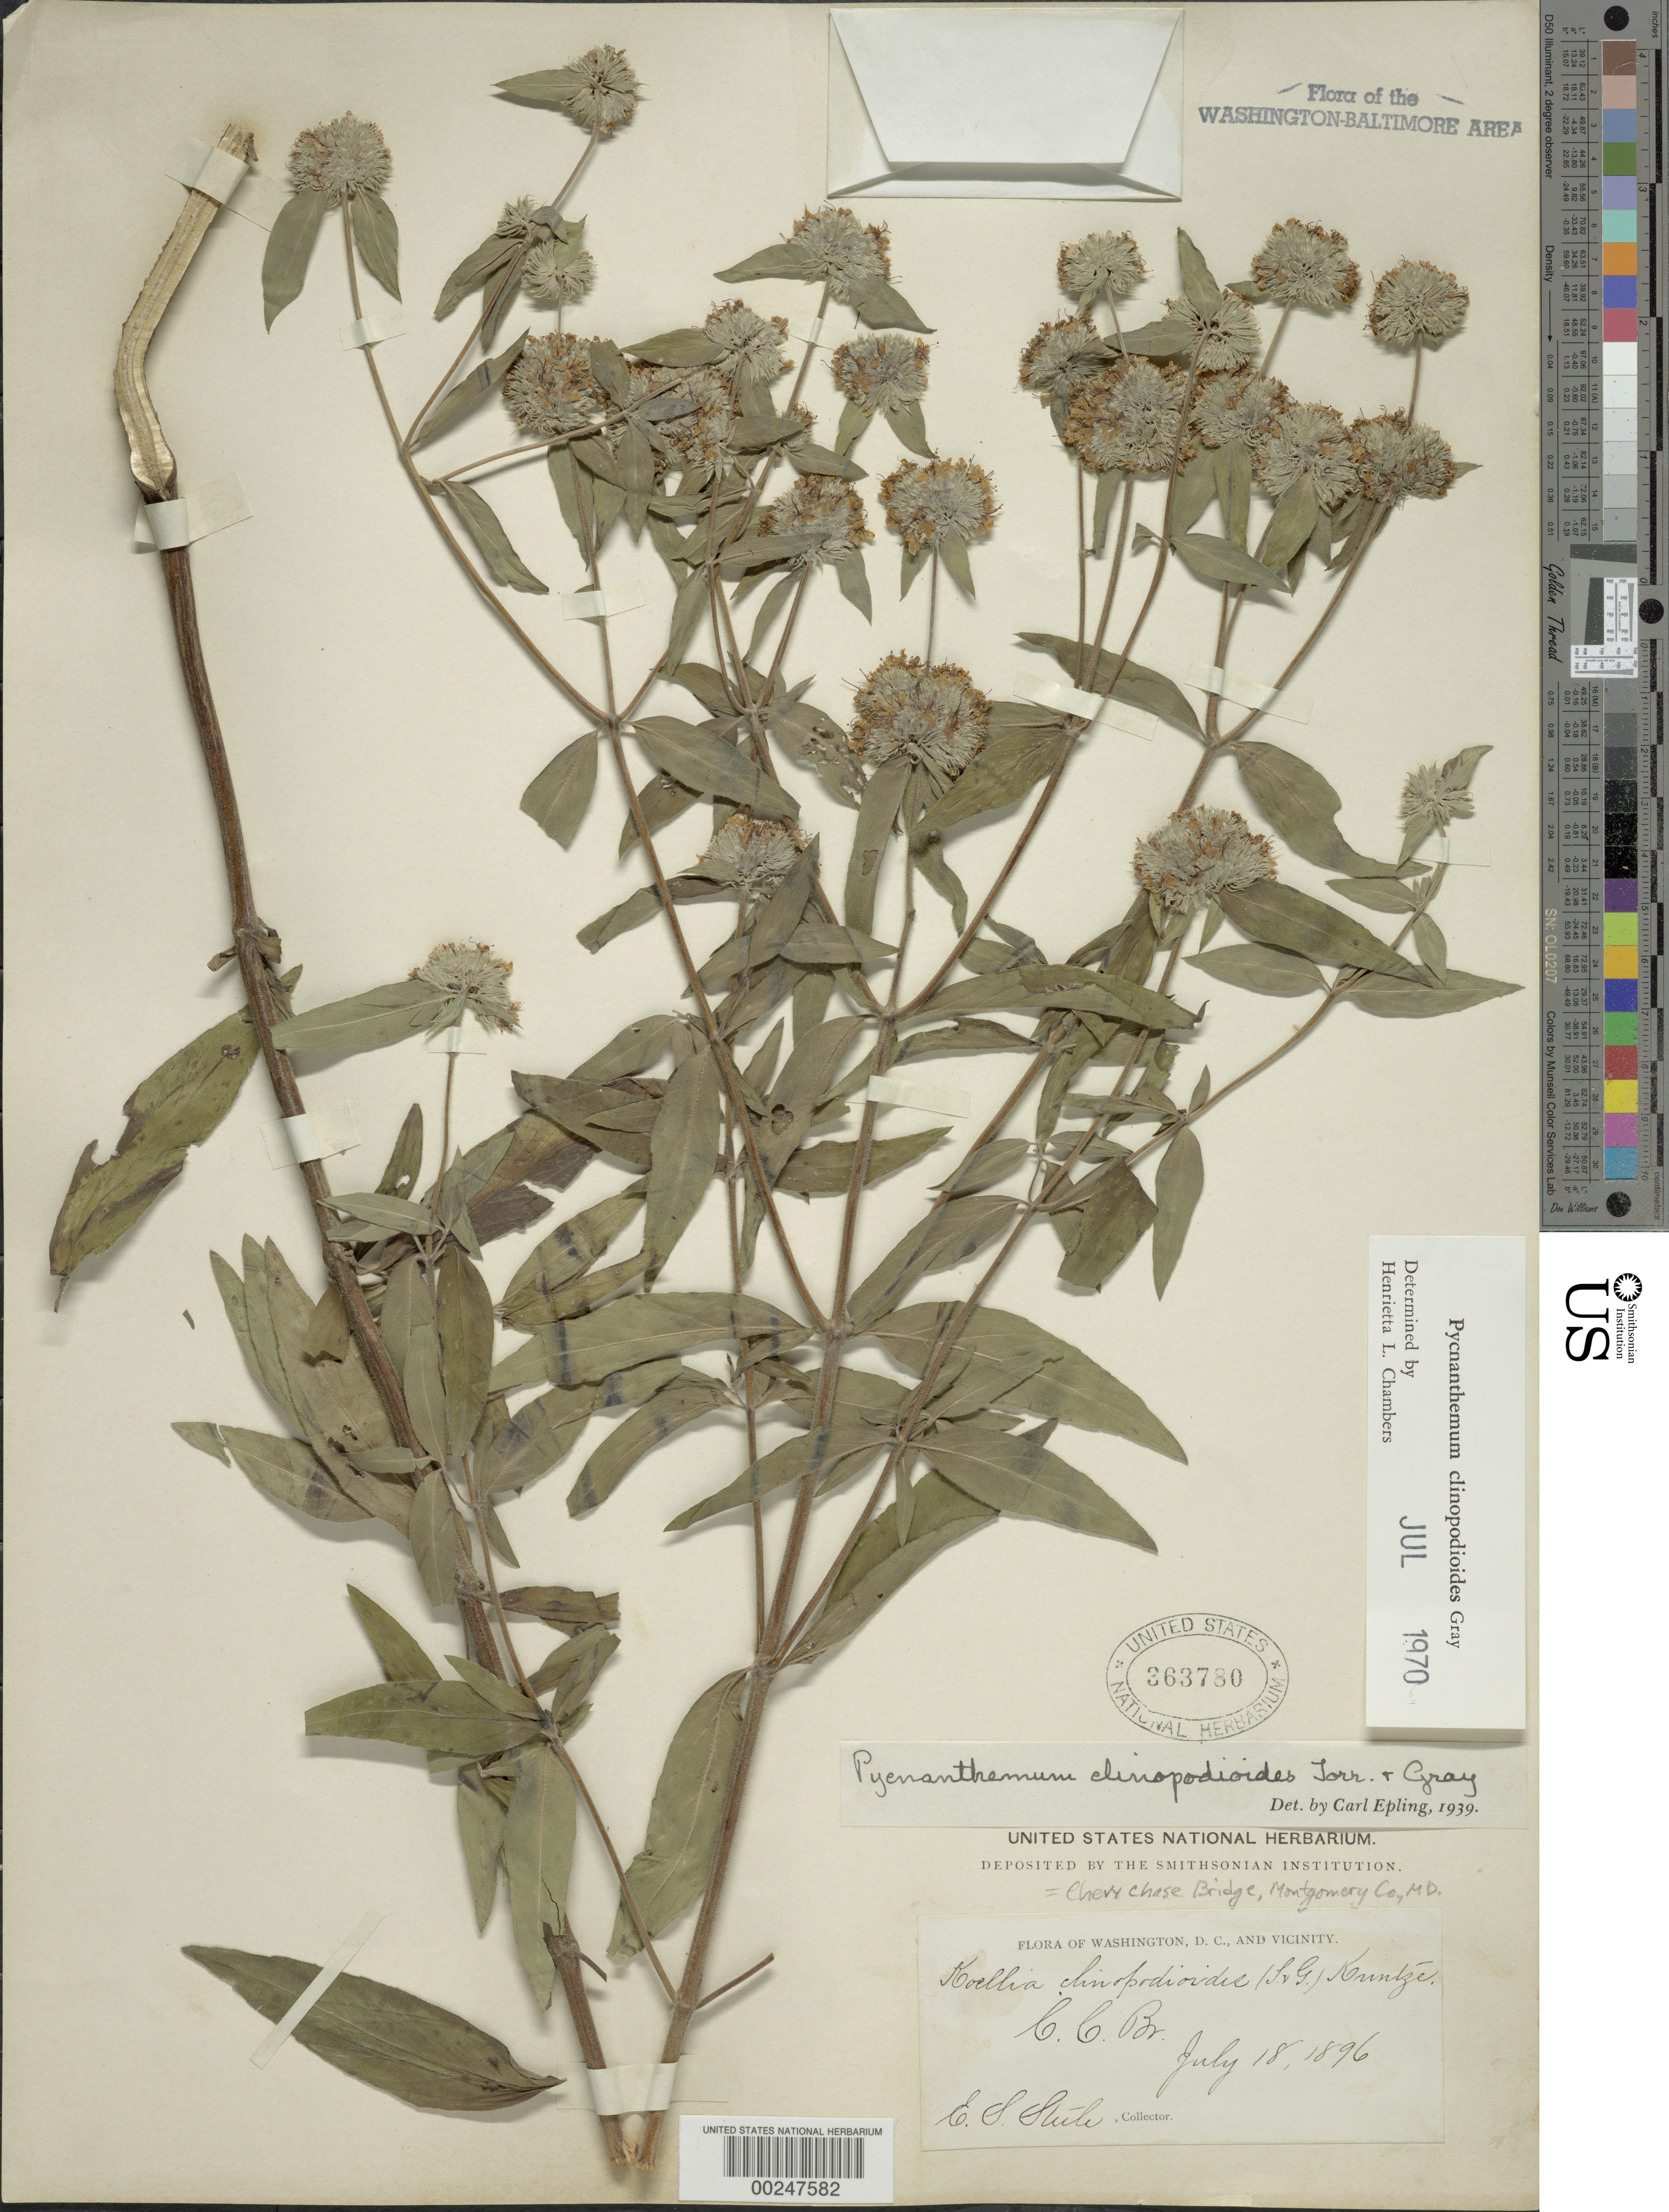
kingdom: Plantae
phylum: Tracheophyta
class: Magnoliopsida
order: Lamiales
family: Lamiaceae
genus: Pycnanthemum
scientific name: Pycnanthemum clinopodioides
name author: Torr. & A. Gray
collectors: E. Steele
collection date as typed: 18 Jul 1896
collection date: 1896-07-18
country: United States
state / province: Maryland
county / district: Montgomery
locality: Chevy Chase Bridge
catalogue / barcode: US 363780